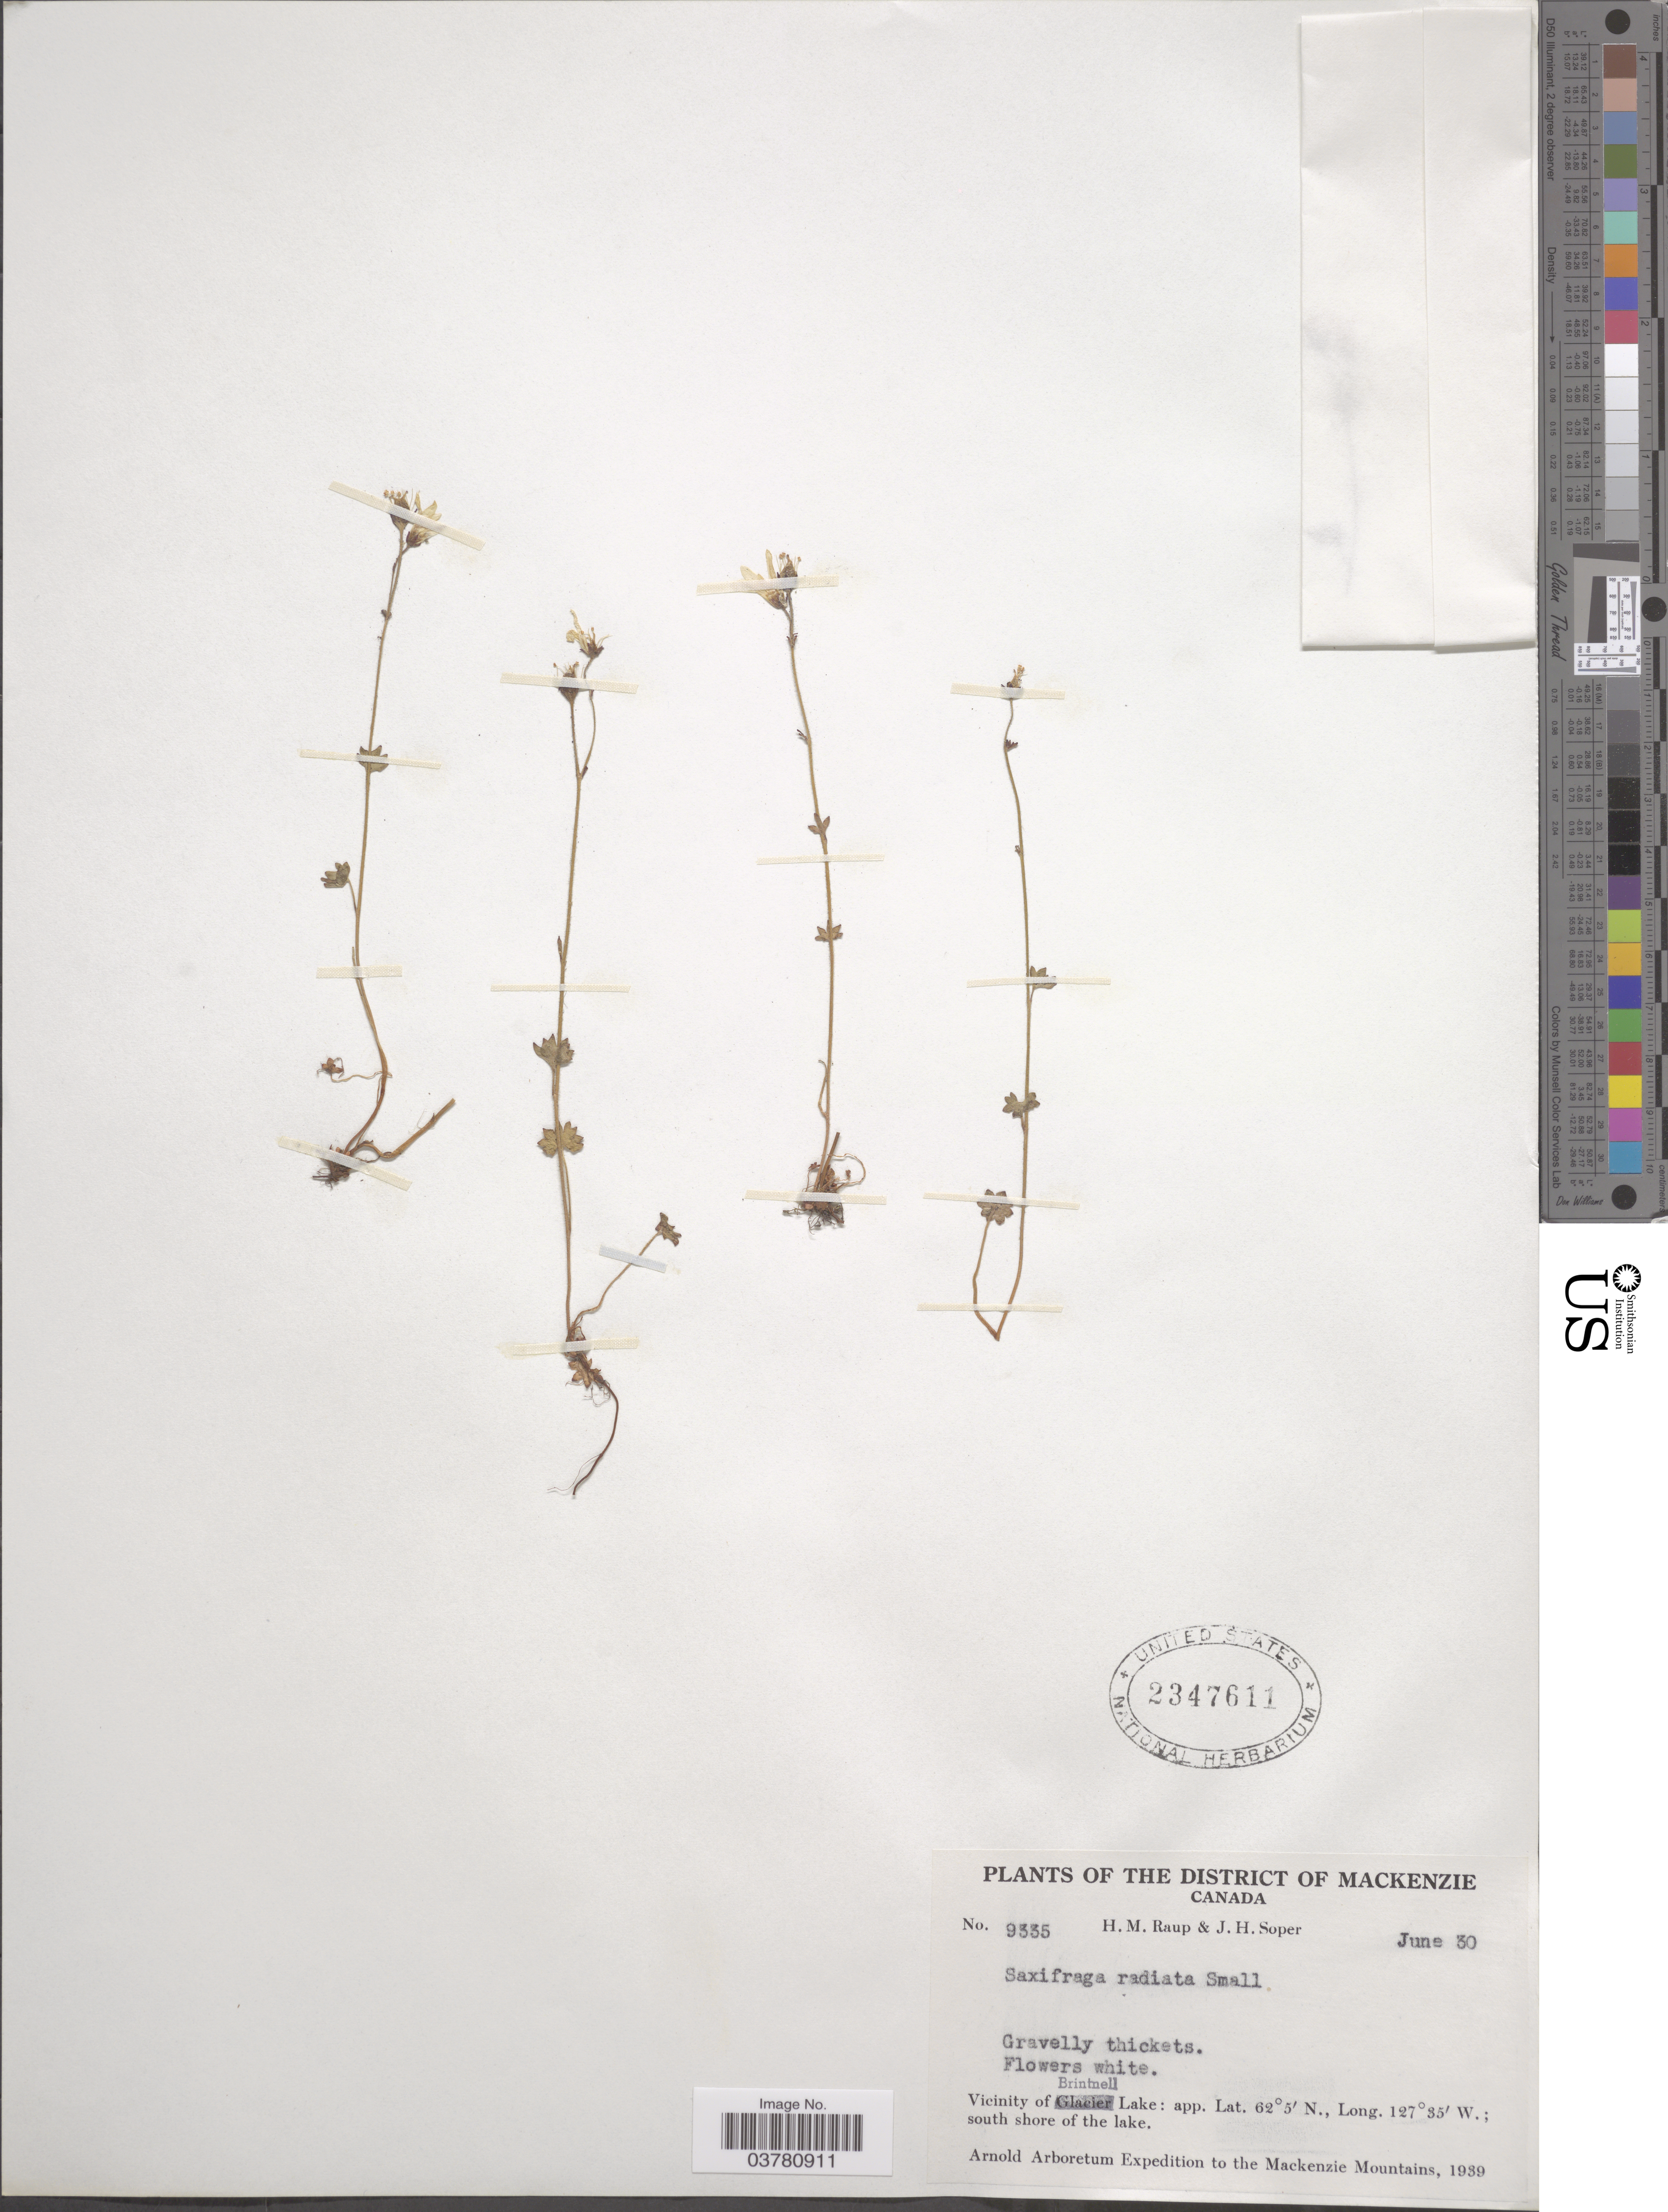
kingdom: Plantae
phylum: Tracheophyta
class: Magnoliopsida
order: Saxifragales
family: Saxifragaceae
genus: Saxifraga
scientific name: Saxifraga sibirica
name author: L.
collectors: H. Raup & J. H. Soper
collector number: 9335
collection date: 1939-06-30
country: Canada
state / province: Alberta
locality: District of Mackenzie. Vicinity of Brintnell Lake: south shore of the lake. Arnold Arboretum Expedition to the Mackenzie Mountains, 1939.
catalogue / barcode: US 2347611